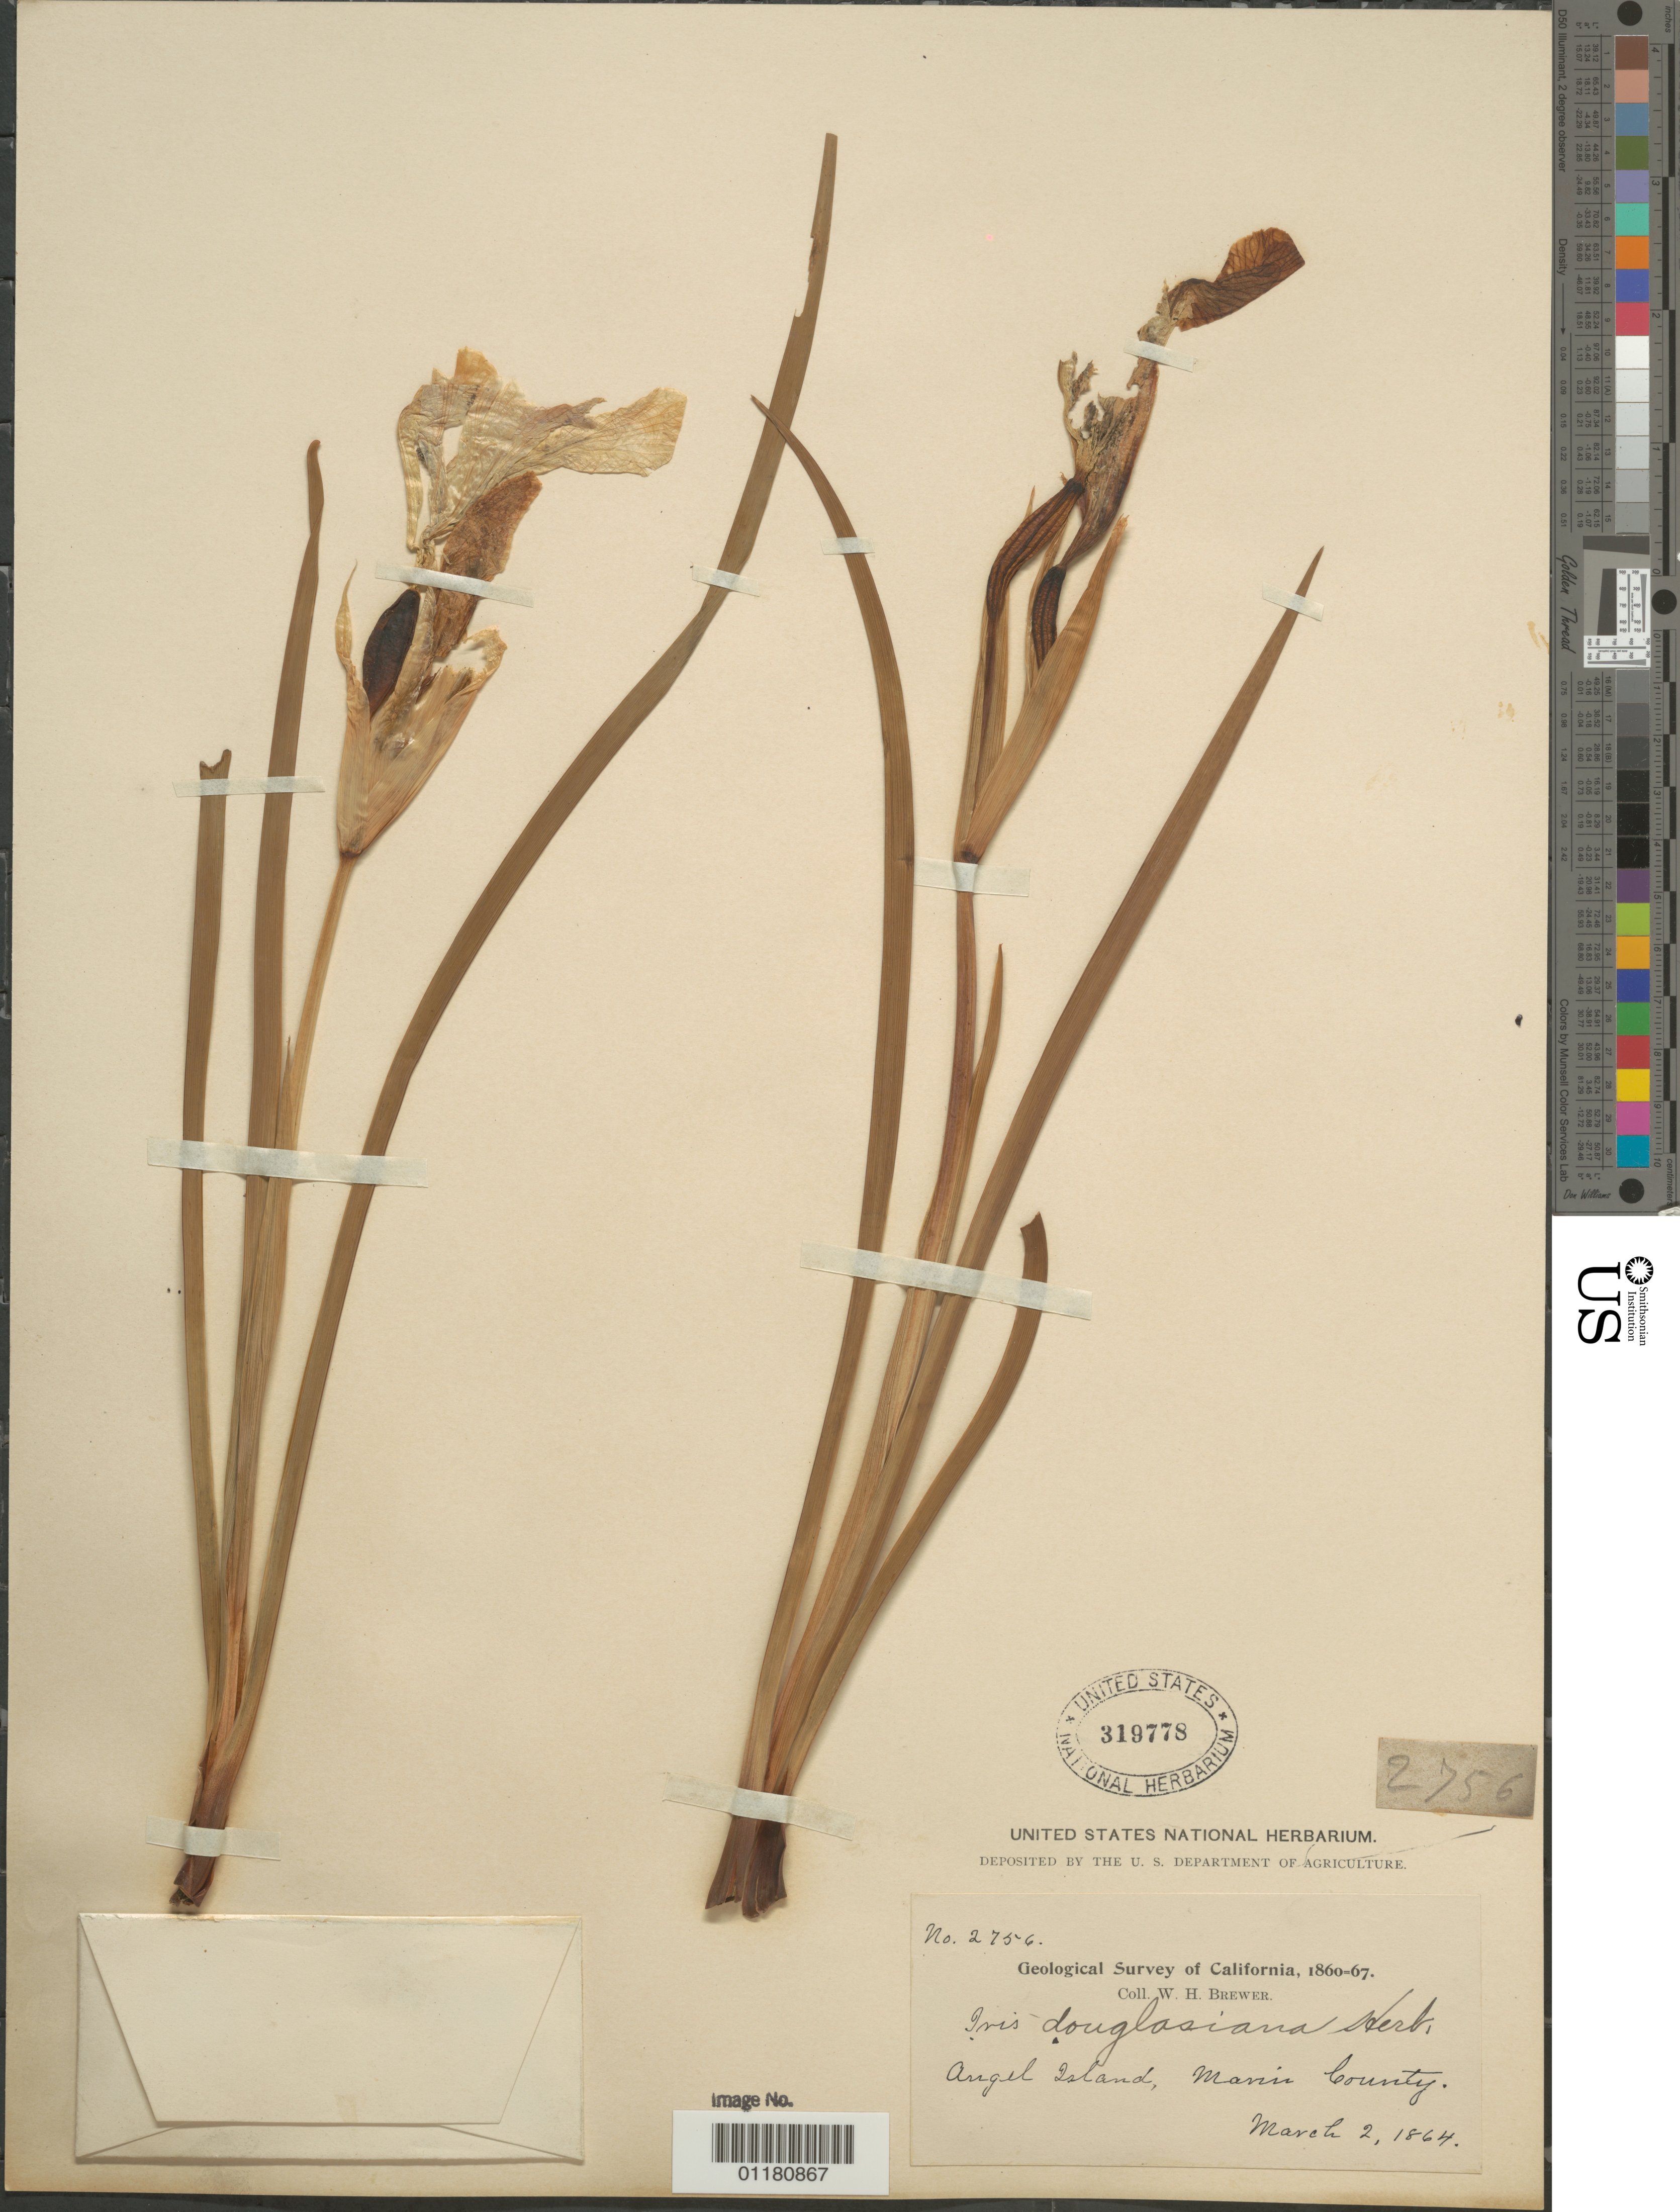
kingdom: Plantae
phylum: Tracheophyta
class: Liliopsida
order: Asparagales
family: Iridaceae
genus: Iris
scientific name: Iris douglasiana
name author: Herb.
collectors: W. H. Brewer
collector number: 2756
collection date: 1864-03-02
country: United States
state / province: California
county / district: Marin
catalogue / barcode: US 319778